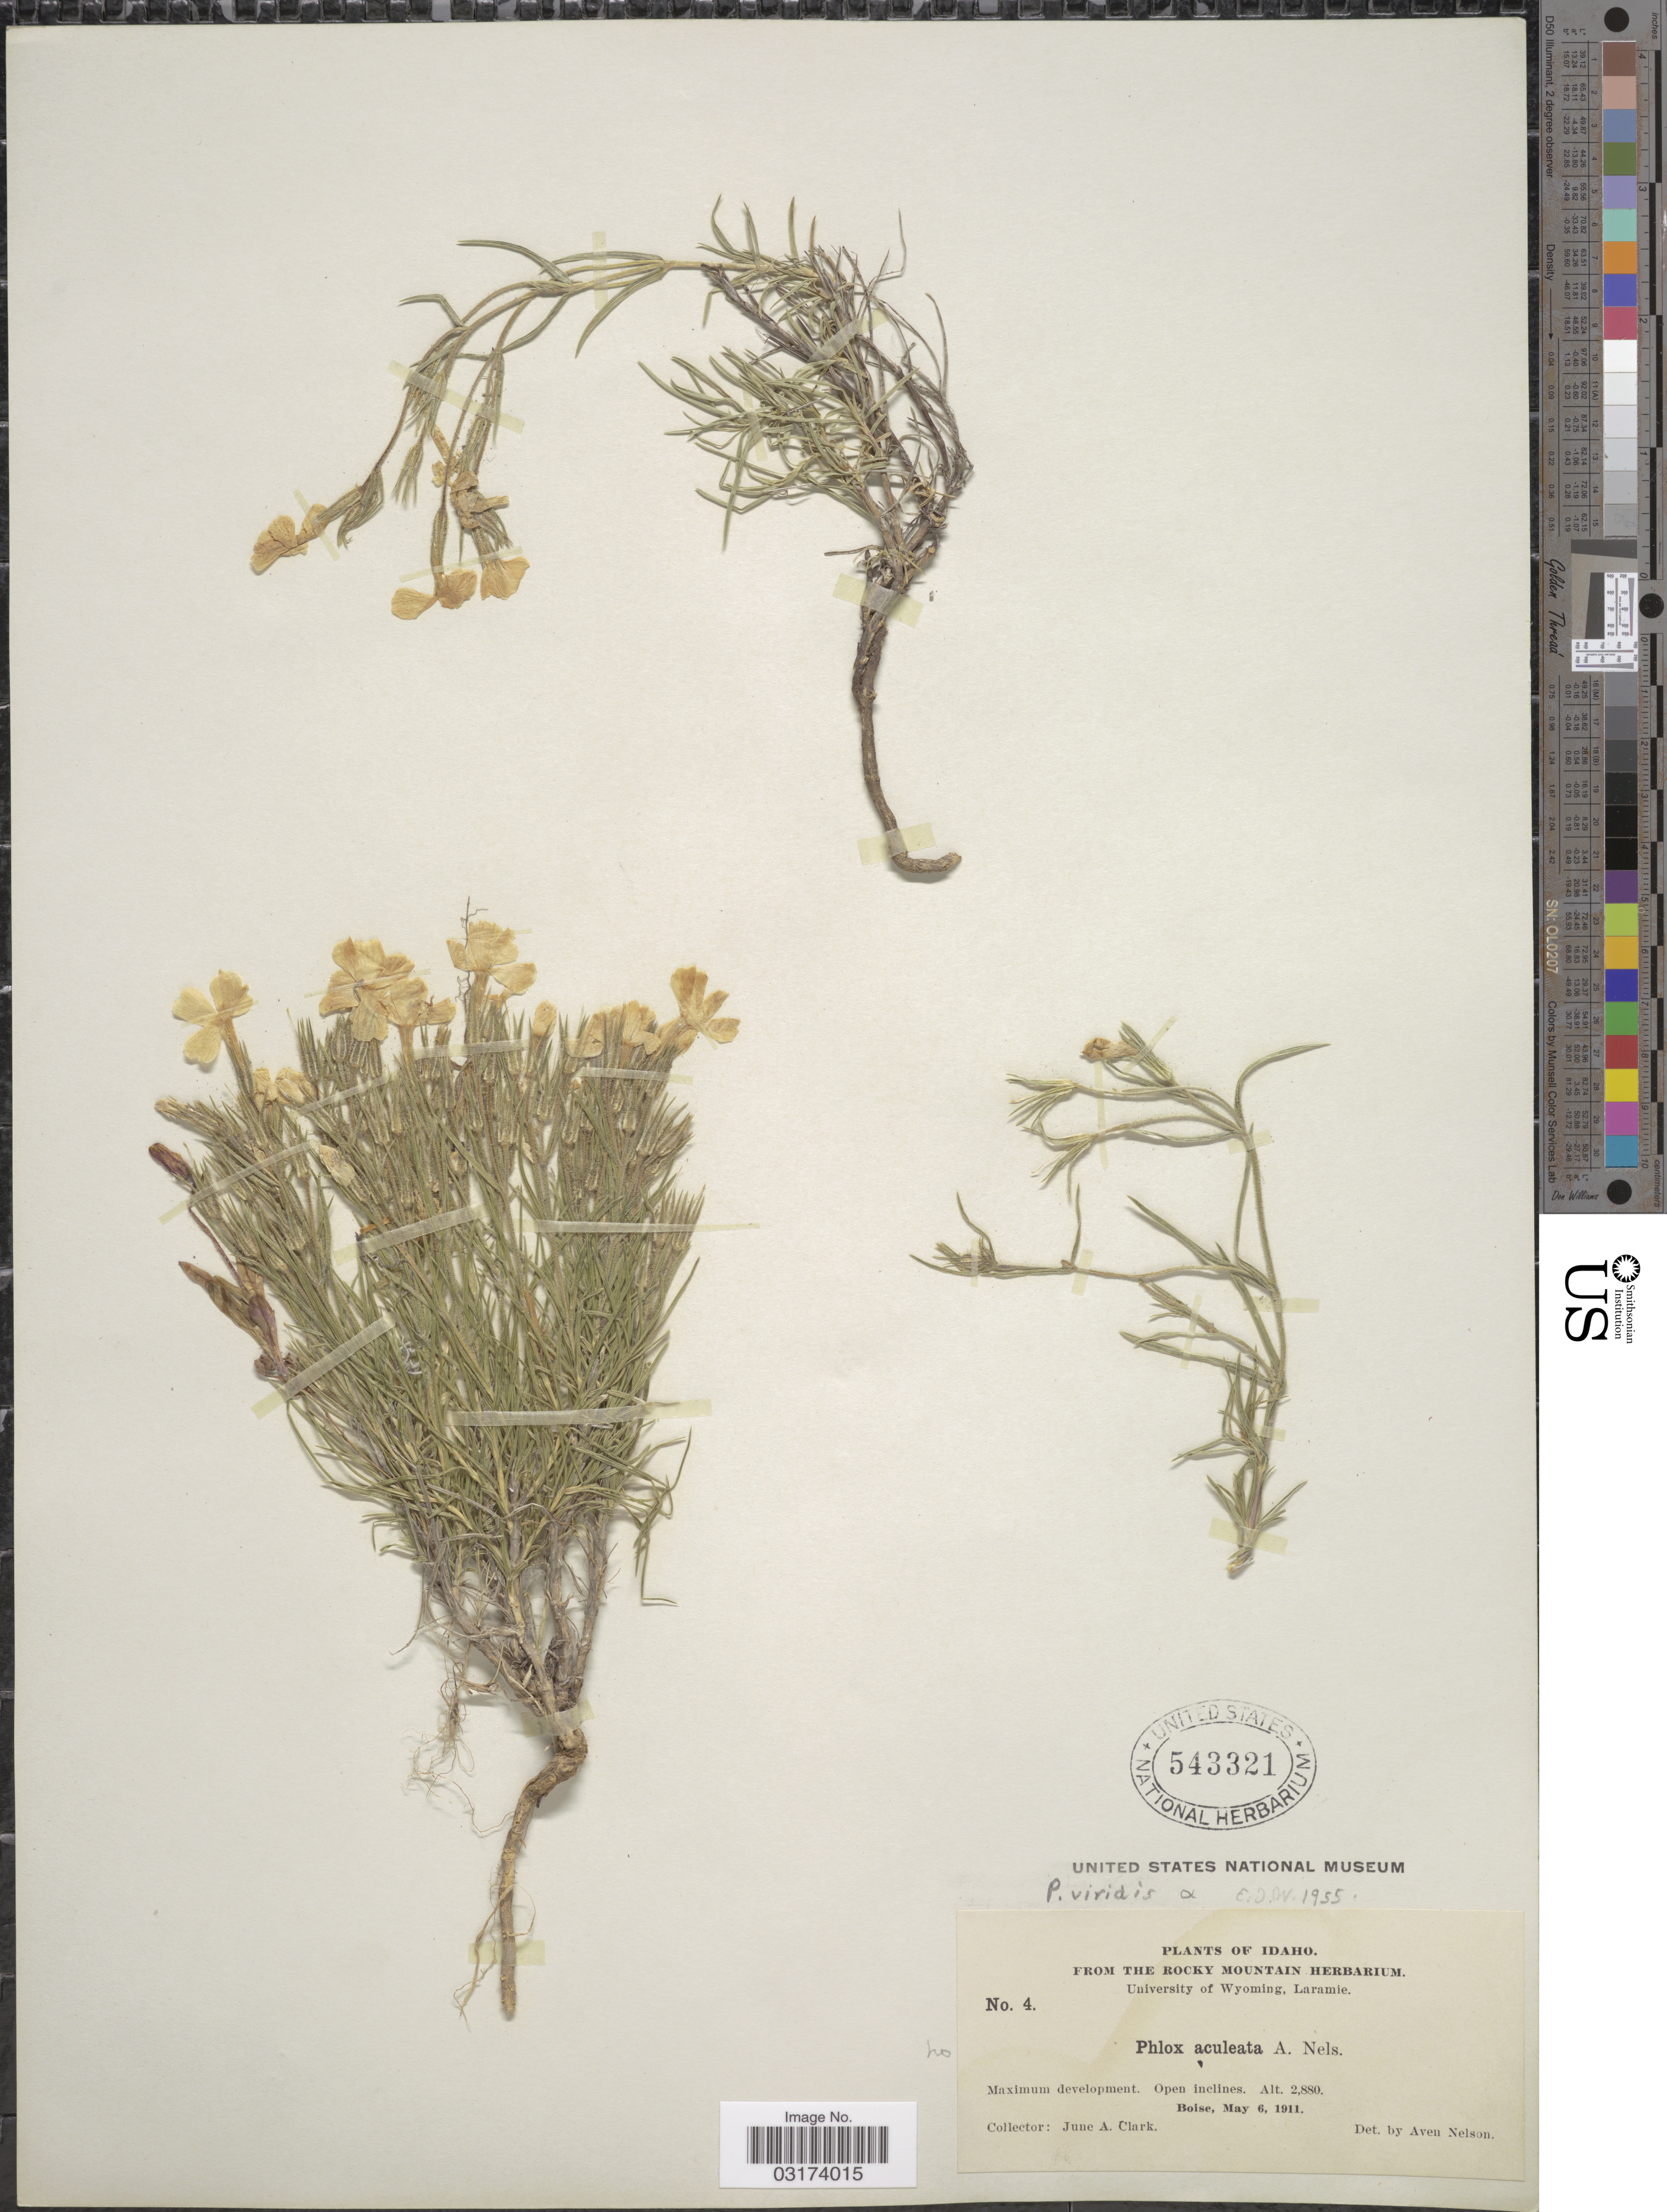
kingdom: Plantae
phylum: Tracheophyta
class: Magnoliopsida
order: Ericales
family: Polemoniaceae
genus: Phlox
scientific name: Phlox viridis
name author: E.E. Nelson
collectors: J. A. Clark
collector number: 4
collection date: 1911-05-06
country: United States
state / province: Idaho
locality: Boise.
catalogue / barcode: US 543321